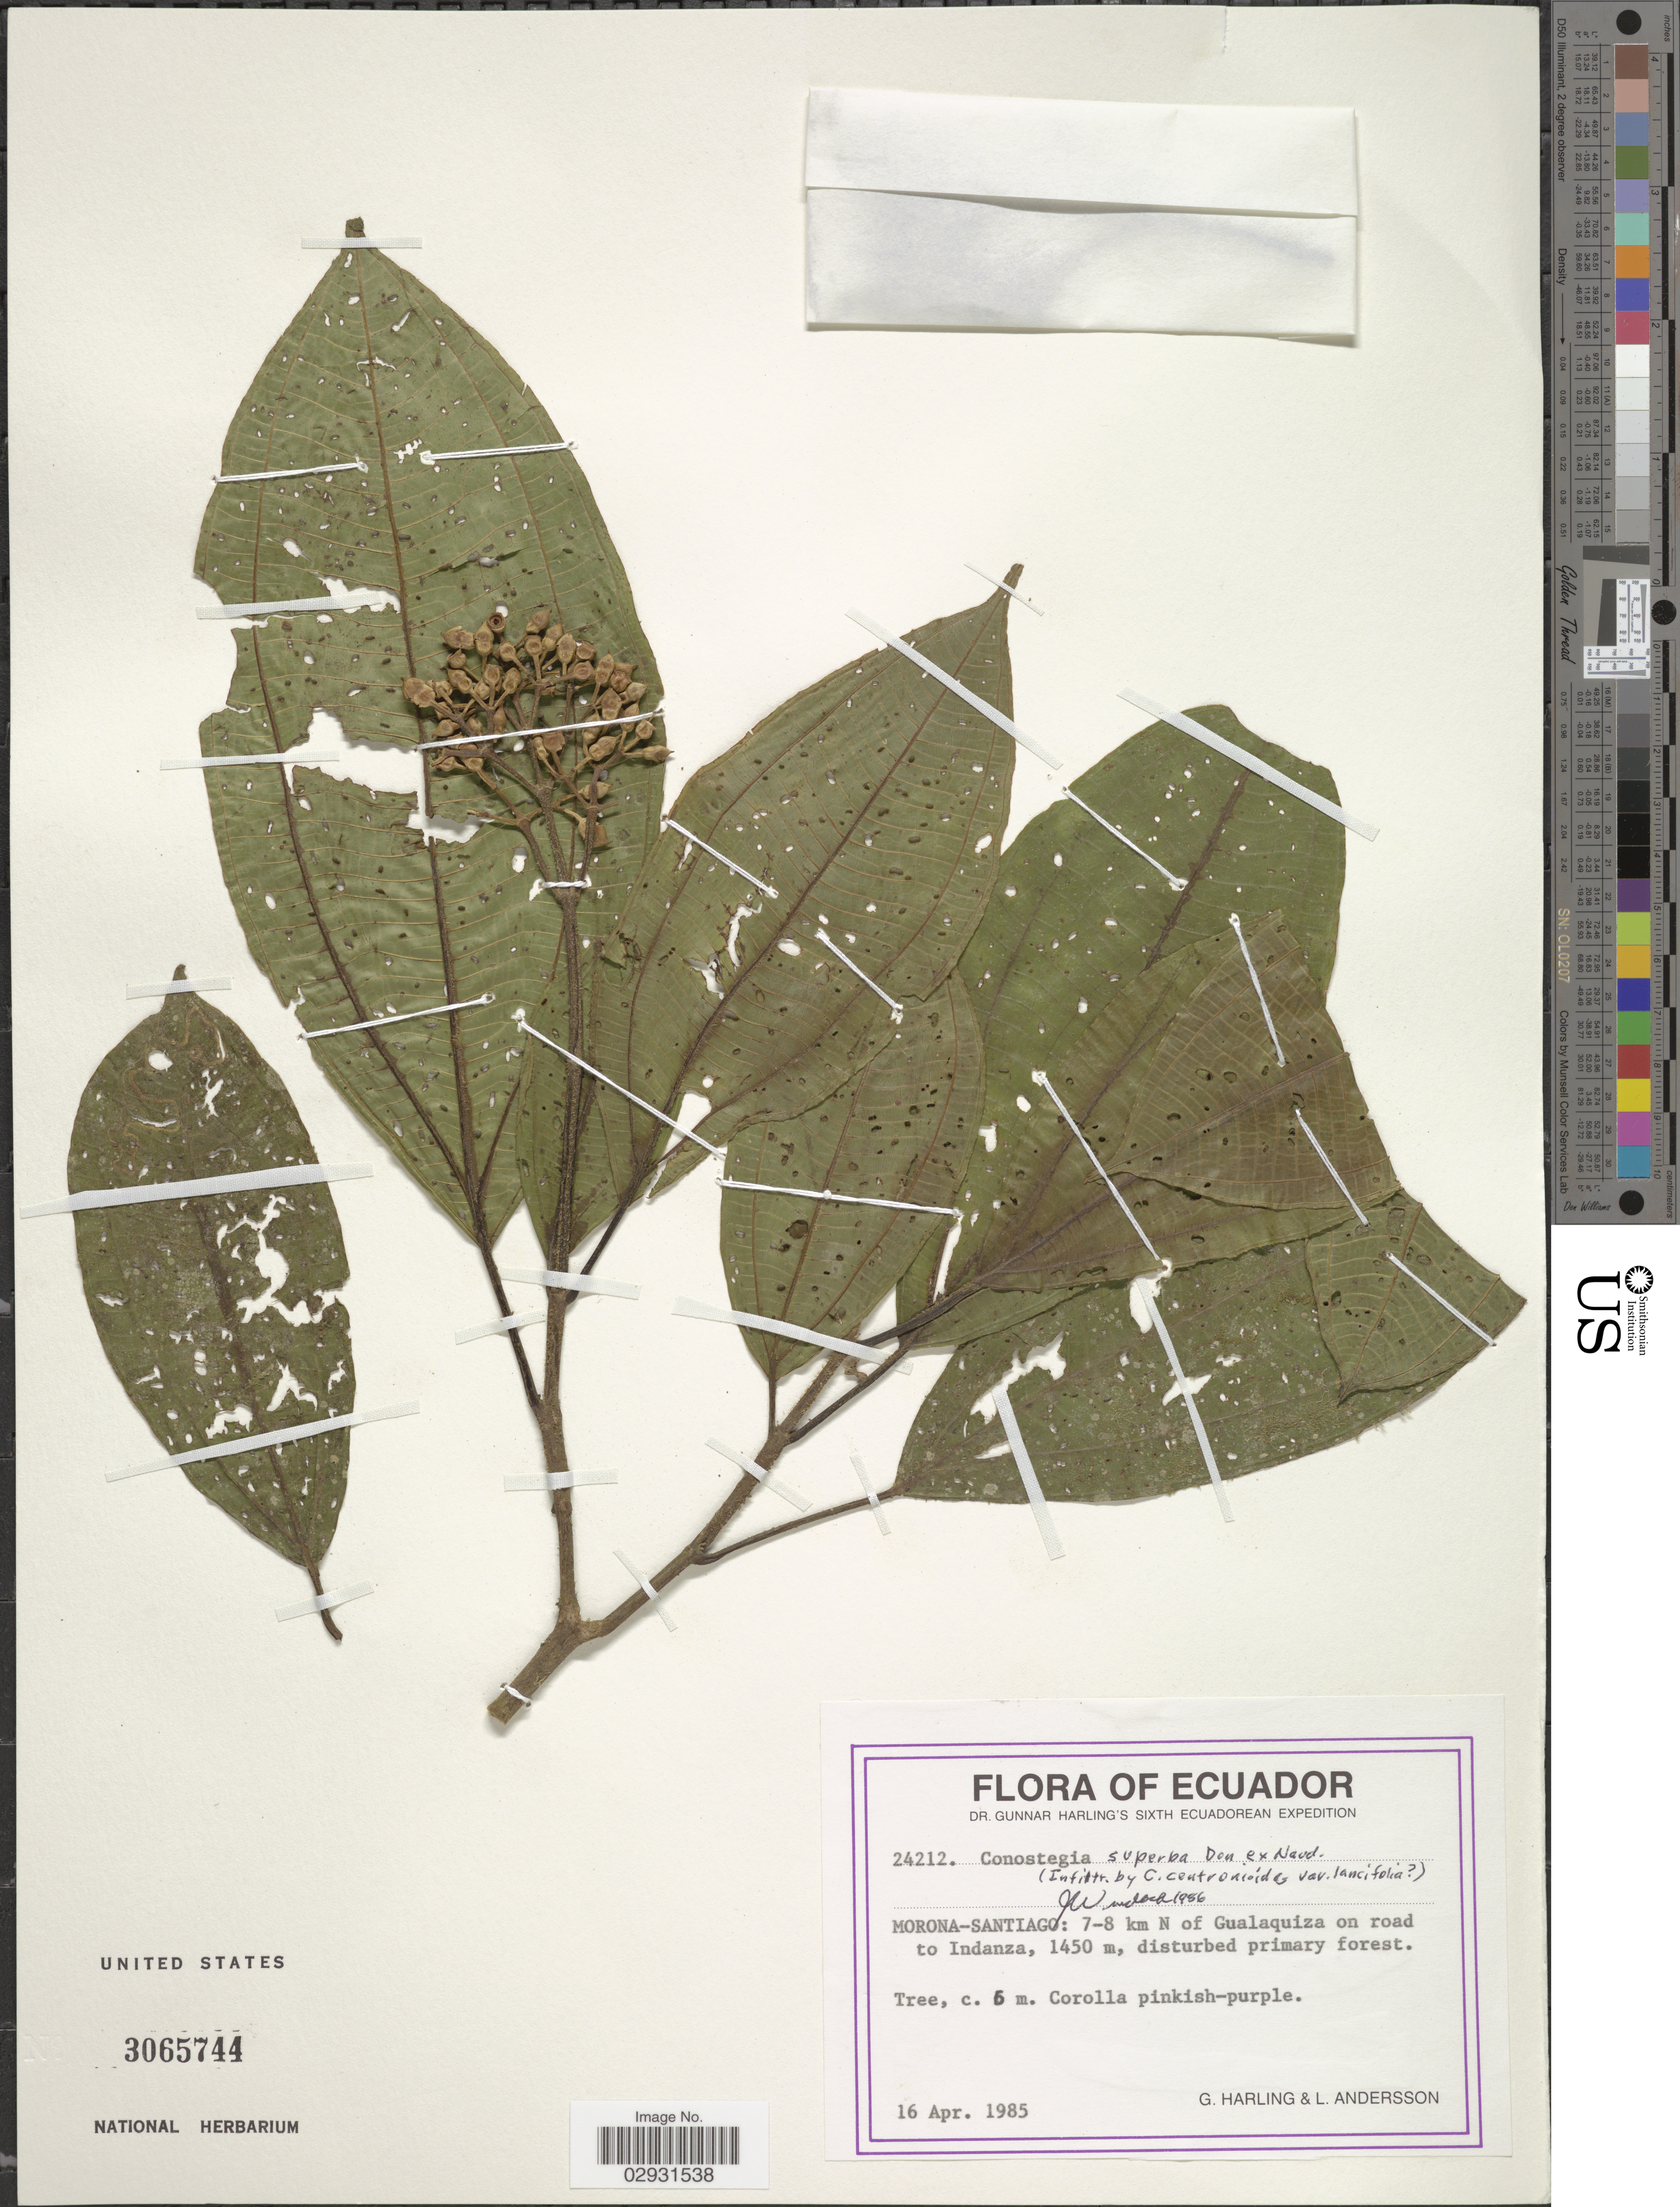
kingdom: Plantae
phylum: Tracheophyta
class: Magnoliopsida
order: Myrtales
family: Melastomataceae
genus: Conostegia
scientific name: Conostegia superba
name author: Naudin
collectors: G. Harling & L. Andersson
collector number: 24212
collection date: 1985-04-16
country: Ecuador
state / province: Morona-Santiago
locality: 7-8 km N of Gualaquiza on road to Indanza.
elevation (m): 1450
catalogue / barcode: US 3065744